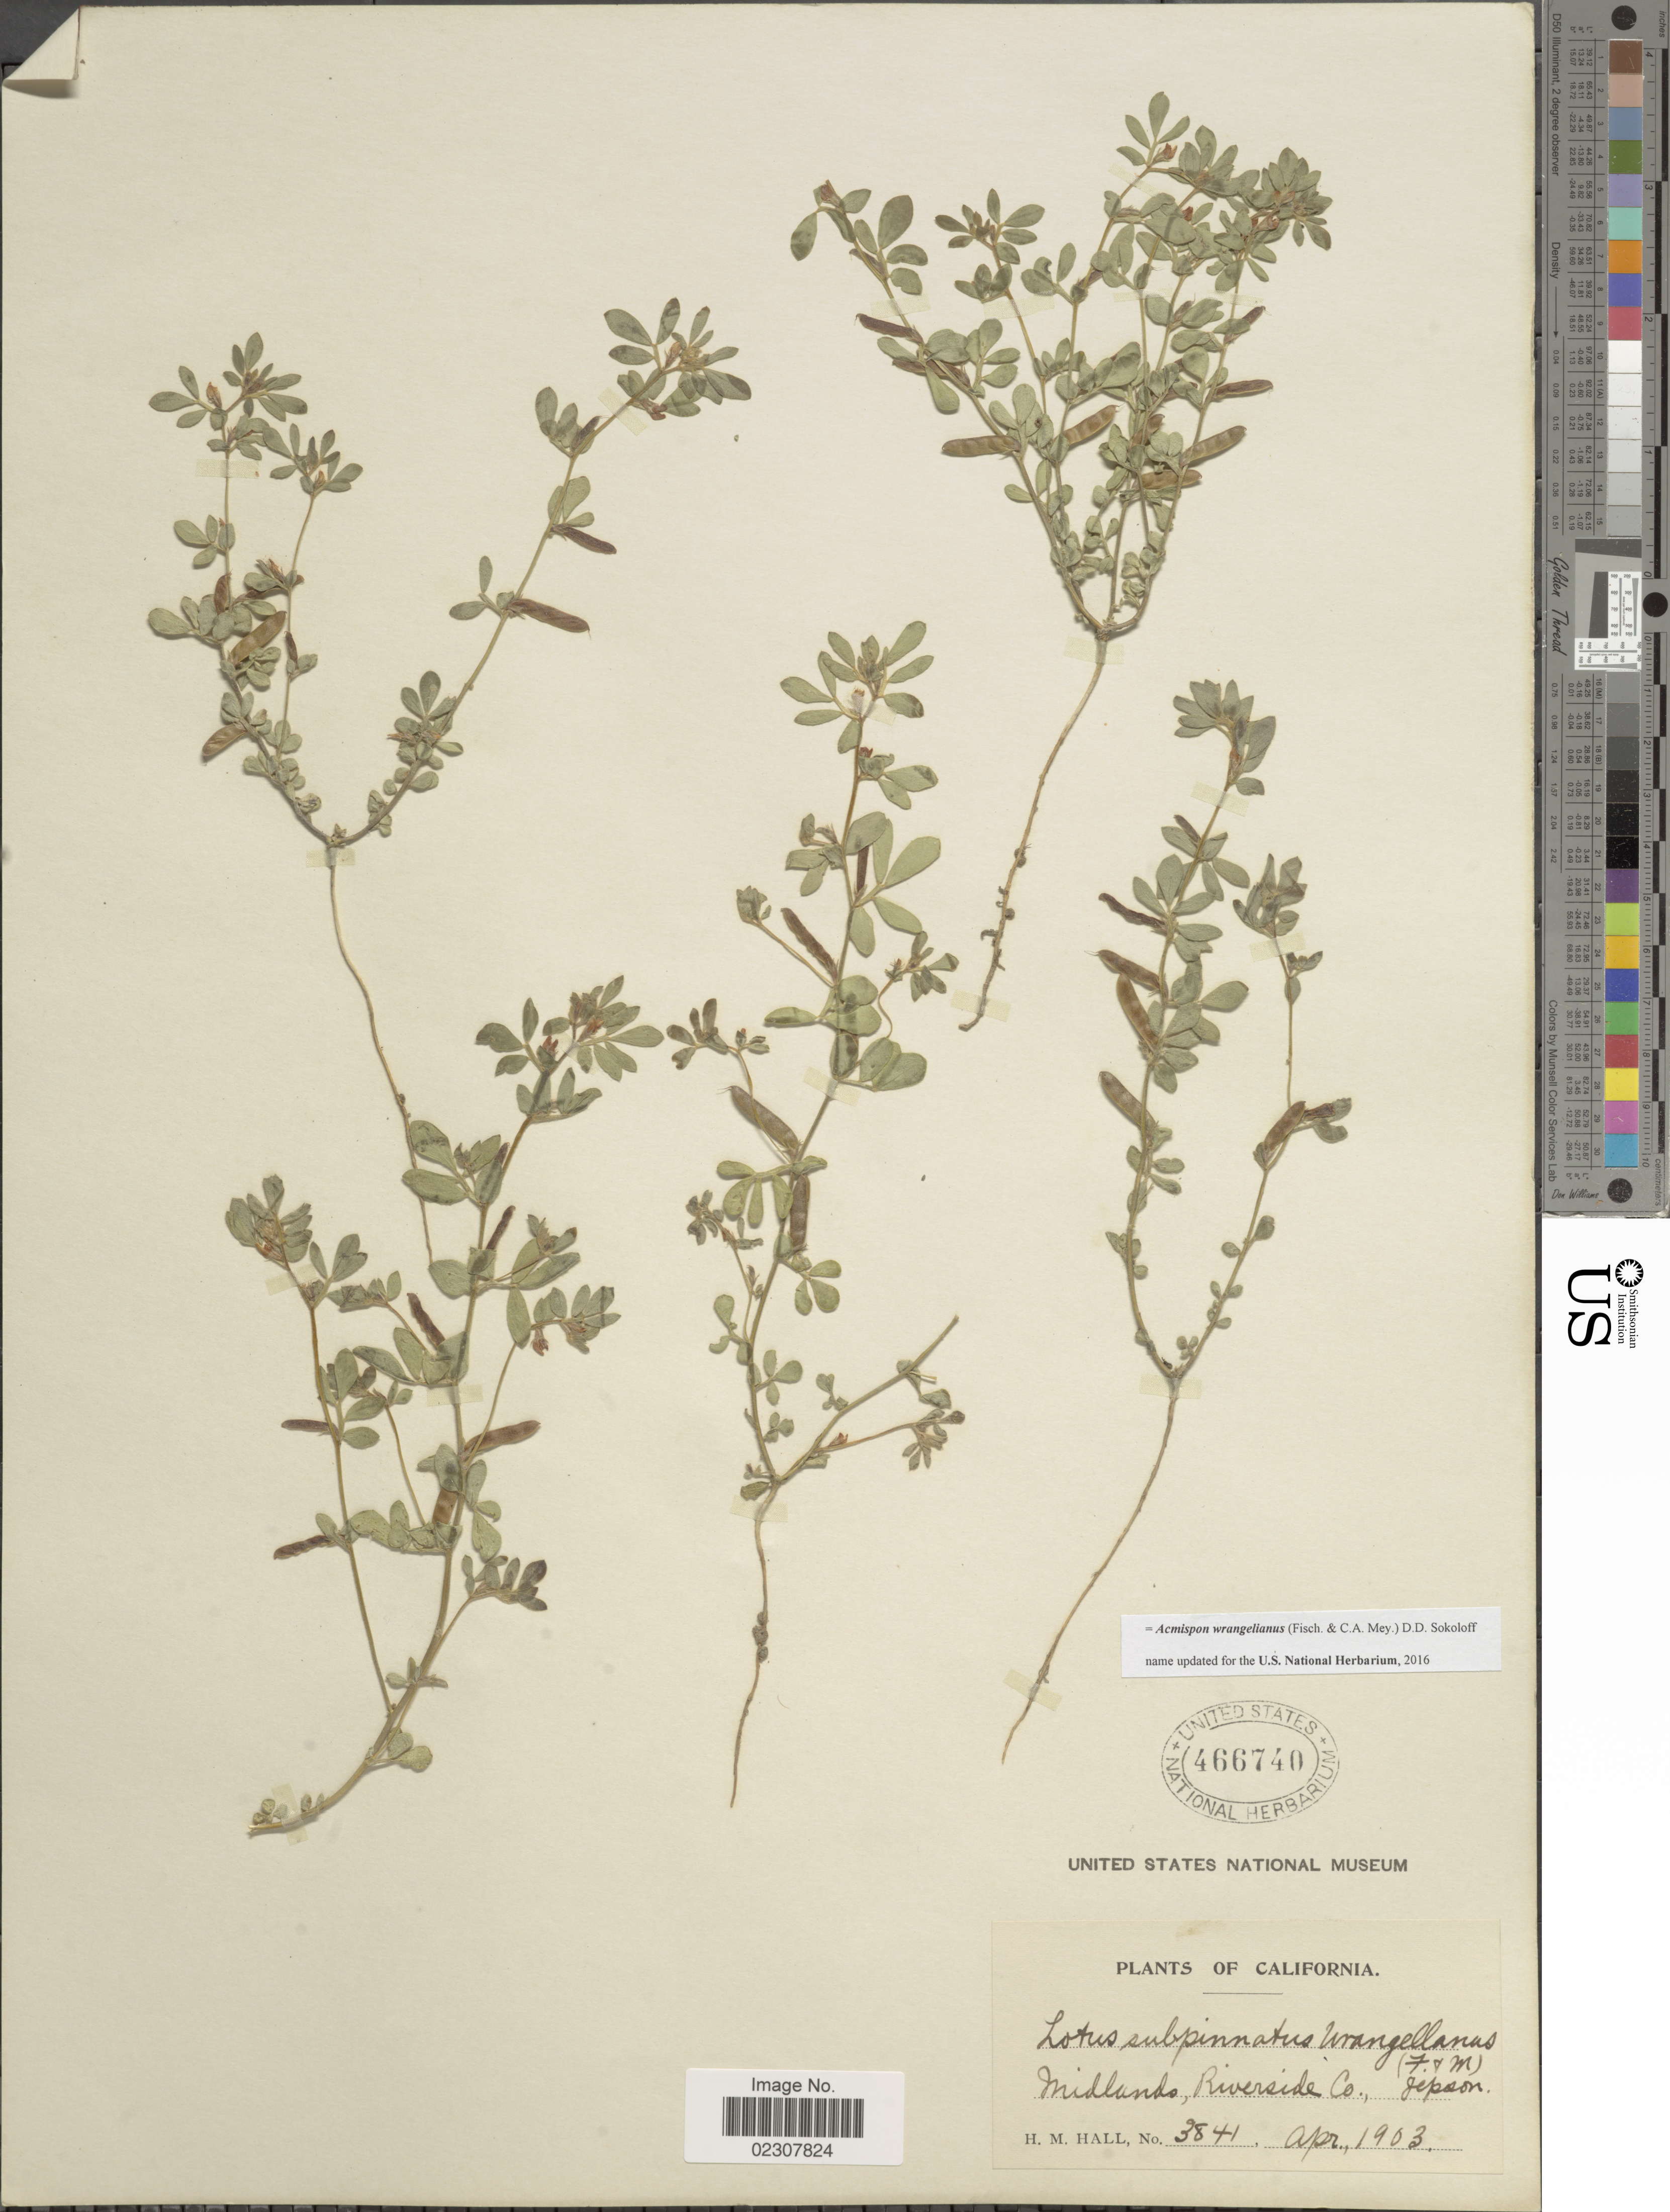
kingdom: Plantae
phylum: Tracheophyta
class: Magnoliopsida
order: Fabales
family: Fabaceae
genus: Acmispon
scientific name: Acmispon wrangelianus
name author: (Fisch. & C.A. Mey.) D.D. Sokoloff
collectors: H. M. Hall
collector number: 3841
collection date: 1903-04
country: United States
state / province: California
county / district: Riverside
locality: Midlands, Riverside Co., Jepson [unsure placement].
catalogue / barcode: US 466740